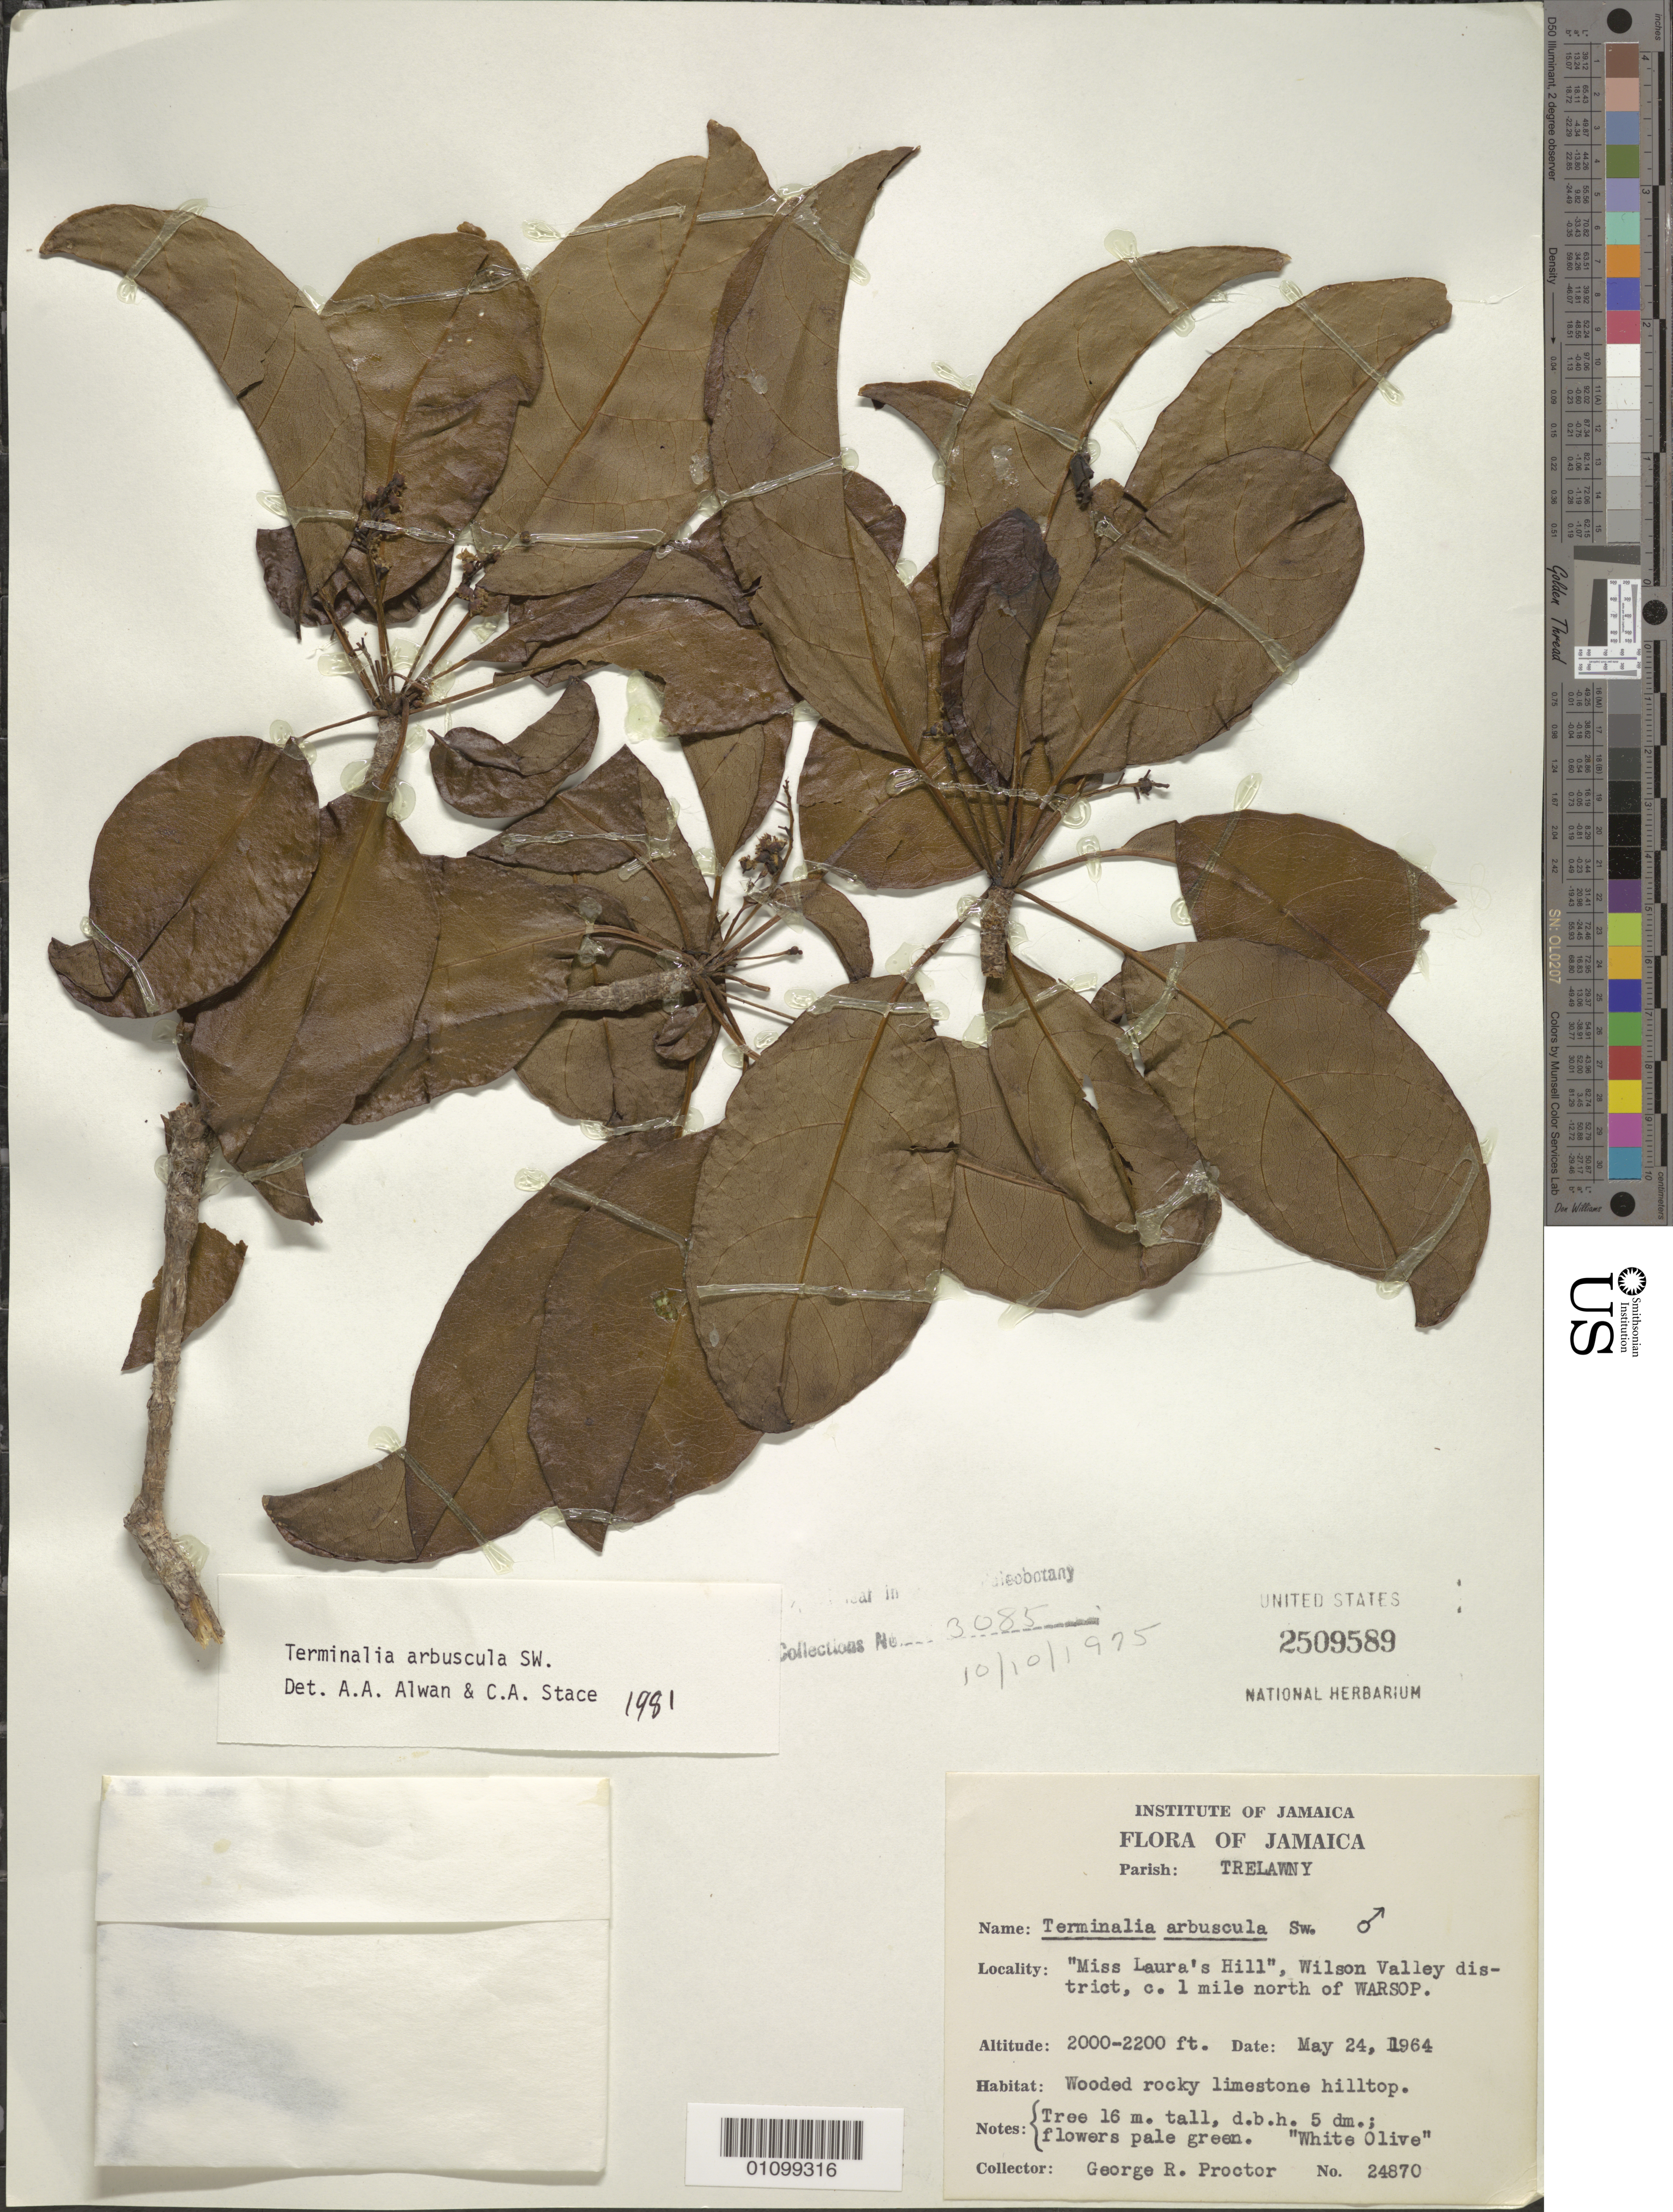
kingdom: Plantae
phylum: Tracheophyta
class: Magnoliopsida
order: Myrtales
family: Combretaceae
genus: Terminalia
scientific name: Terminalia arbuscula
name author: Sw.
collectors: G. R. Proctor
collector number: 24870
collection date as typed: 24 May 1964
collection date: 1964-05-24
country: Jamaica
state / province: Trelawny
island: Jamaica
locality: Miss Laura's Hill, Wilson Valley district, c. 1 mi N of WARSOP. Wooded rocky limestone hilltop.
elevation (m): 610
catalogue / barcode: US 2509598